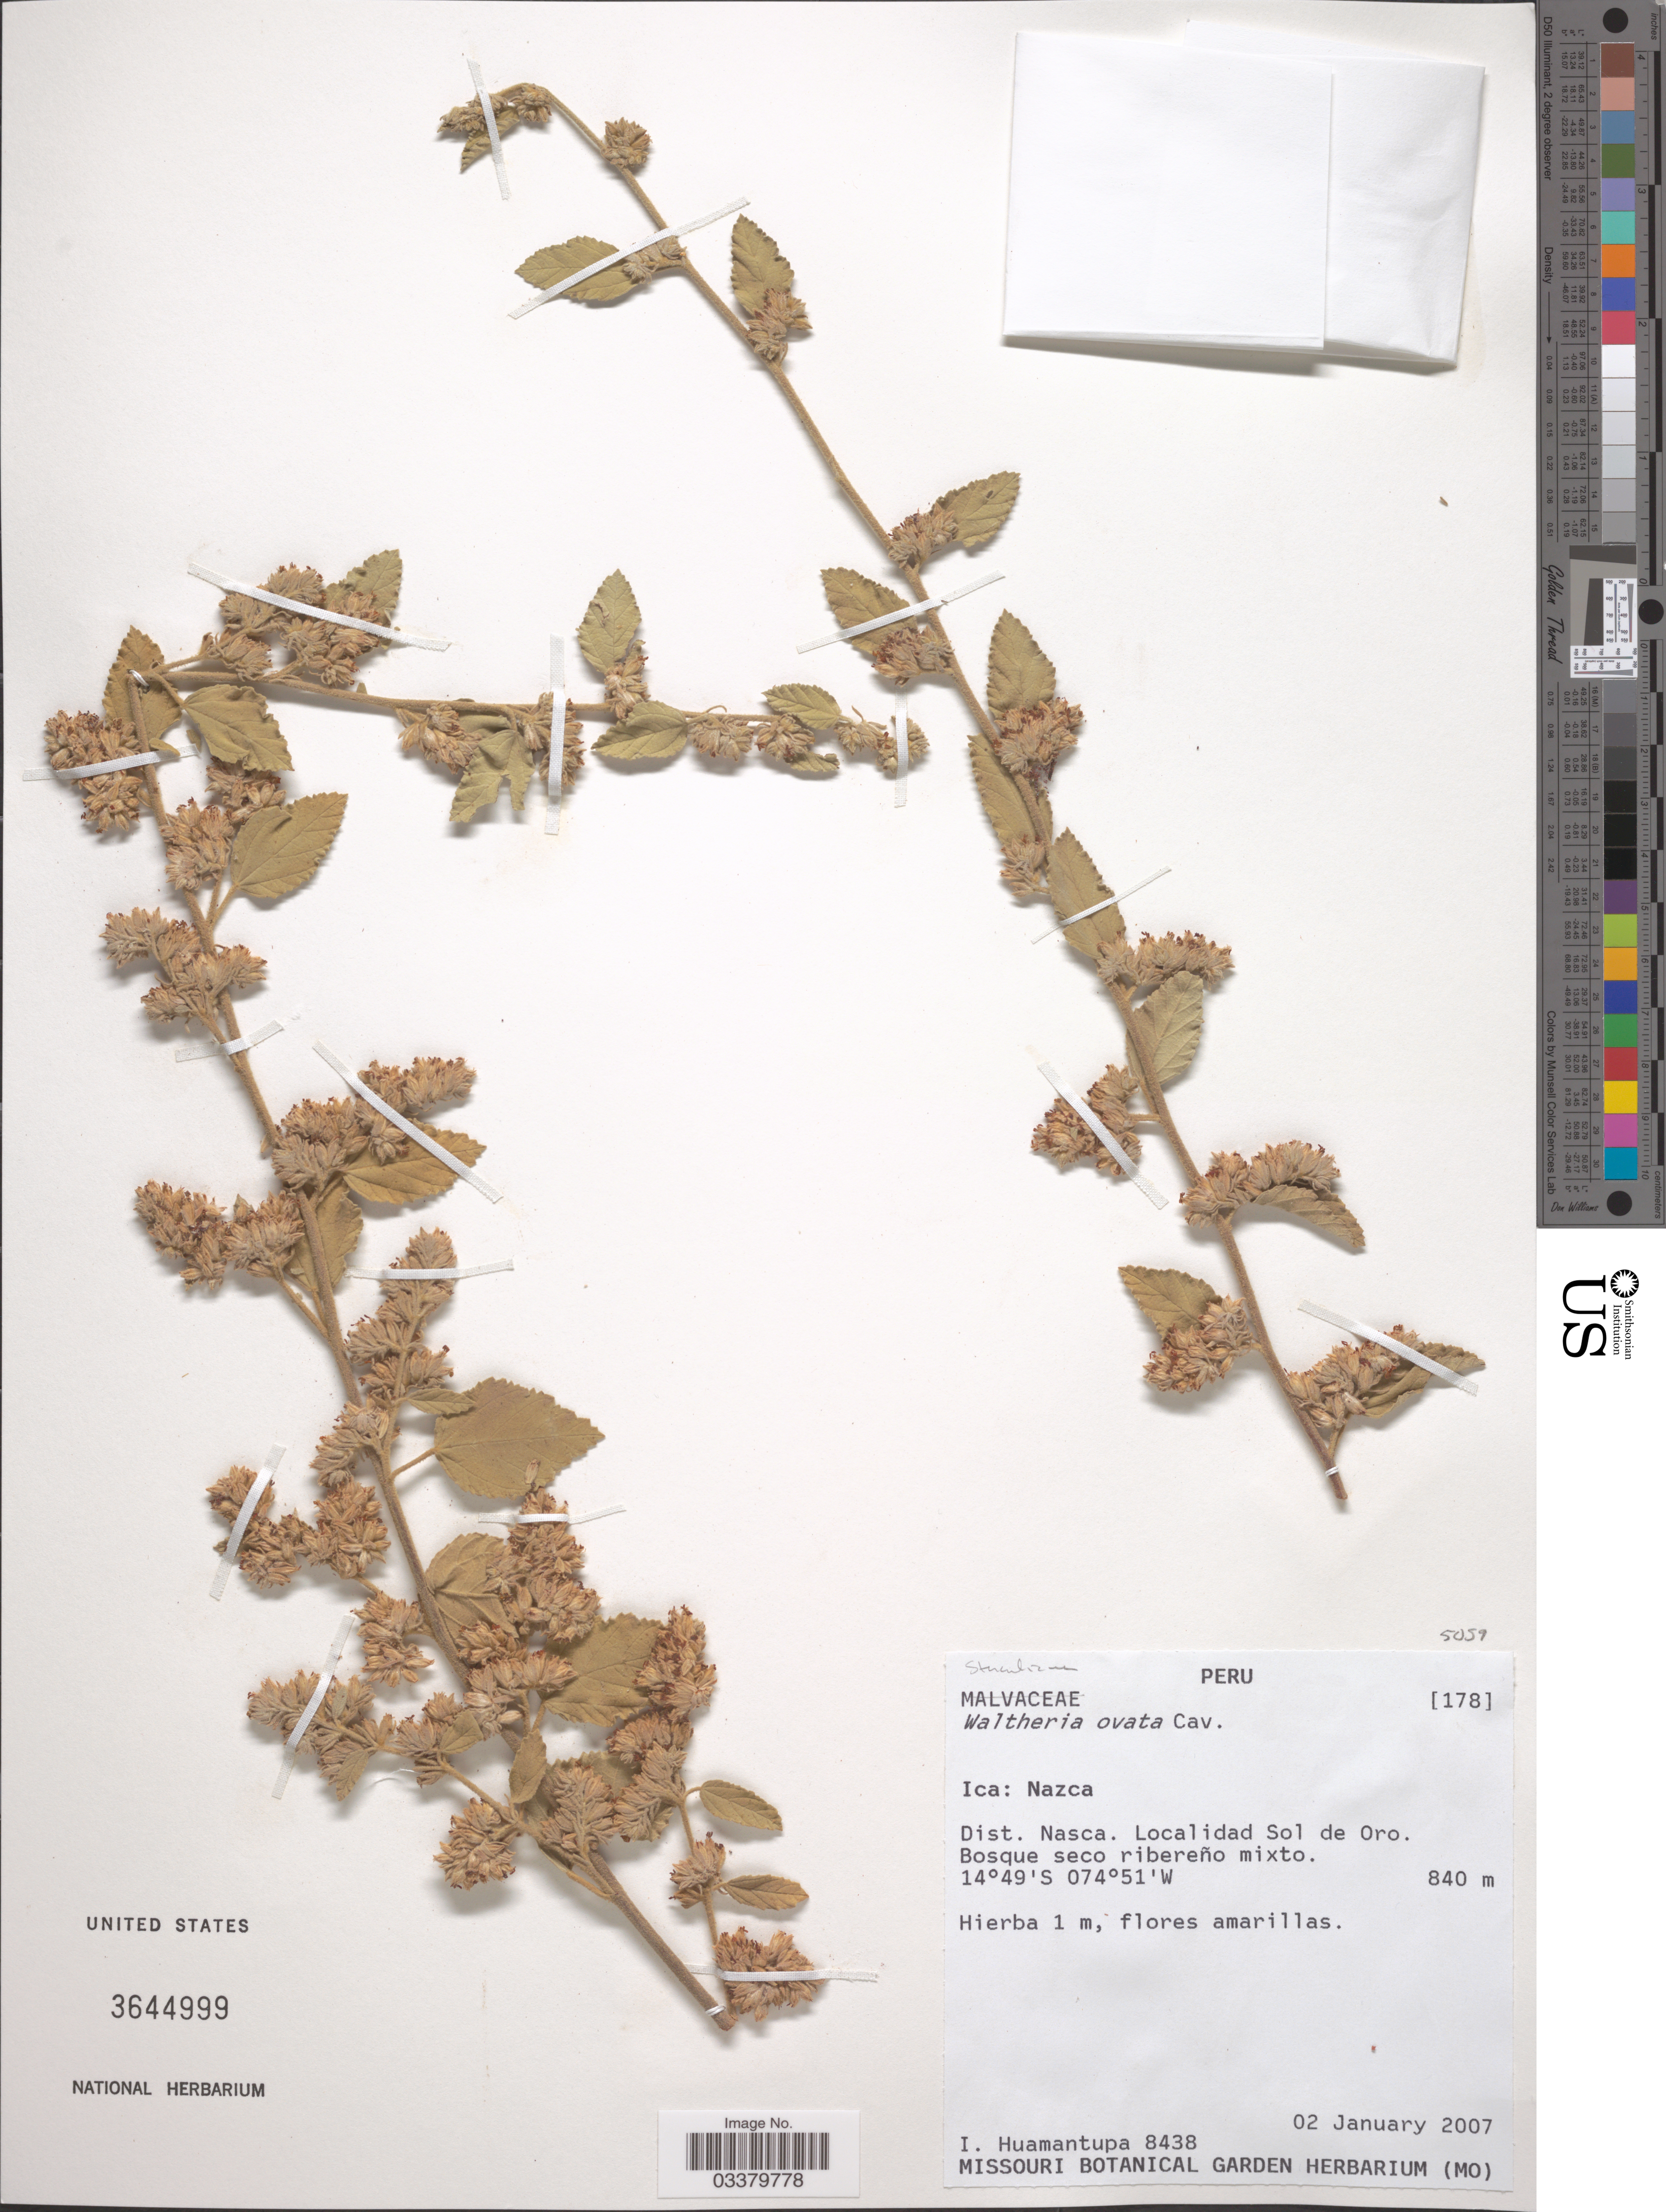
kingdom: Plantae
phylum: Tracheophyta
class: Magnoliopsida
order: Malvales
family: Malvaceae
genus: Waltheria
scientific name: Waltheria ovata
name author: Cav.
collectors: I. Huamantupa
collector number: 8438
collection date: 2007-01-02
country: Peru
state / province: Ica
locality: Nazca. Dist. Nasca. Localidad Sol de Oro.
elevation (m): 840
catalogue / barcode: US 3644999